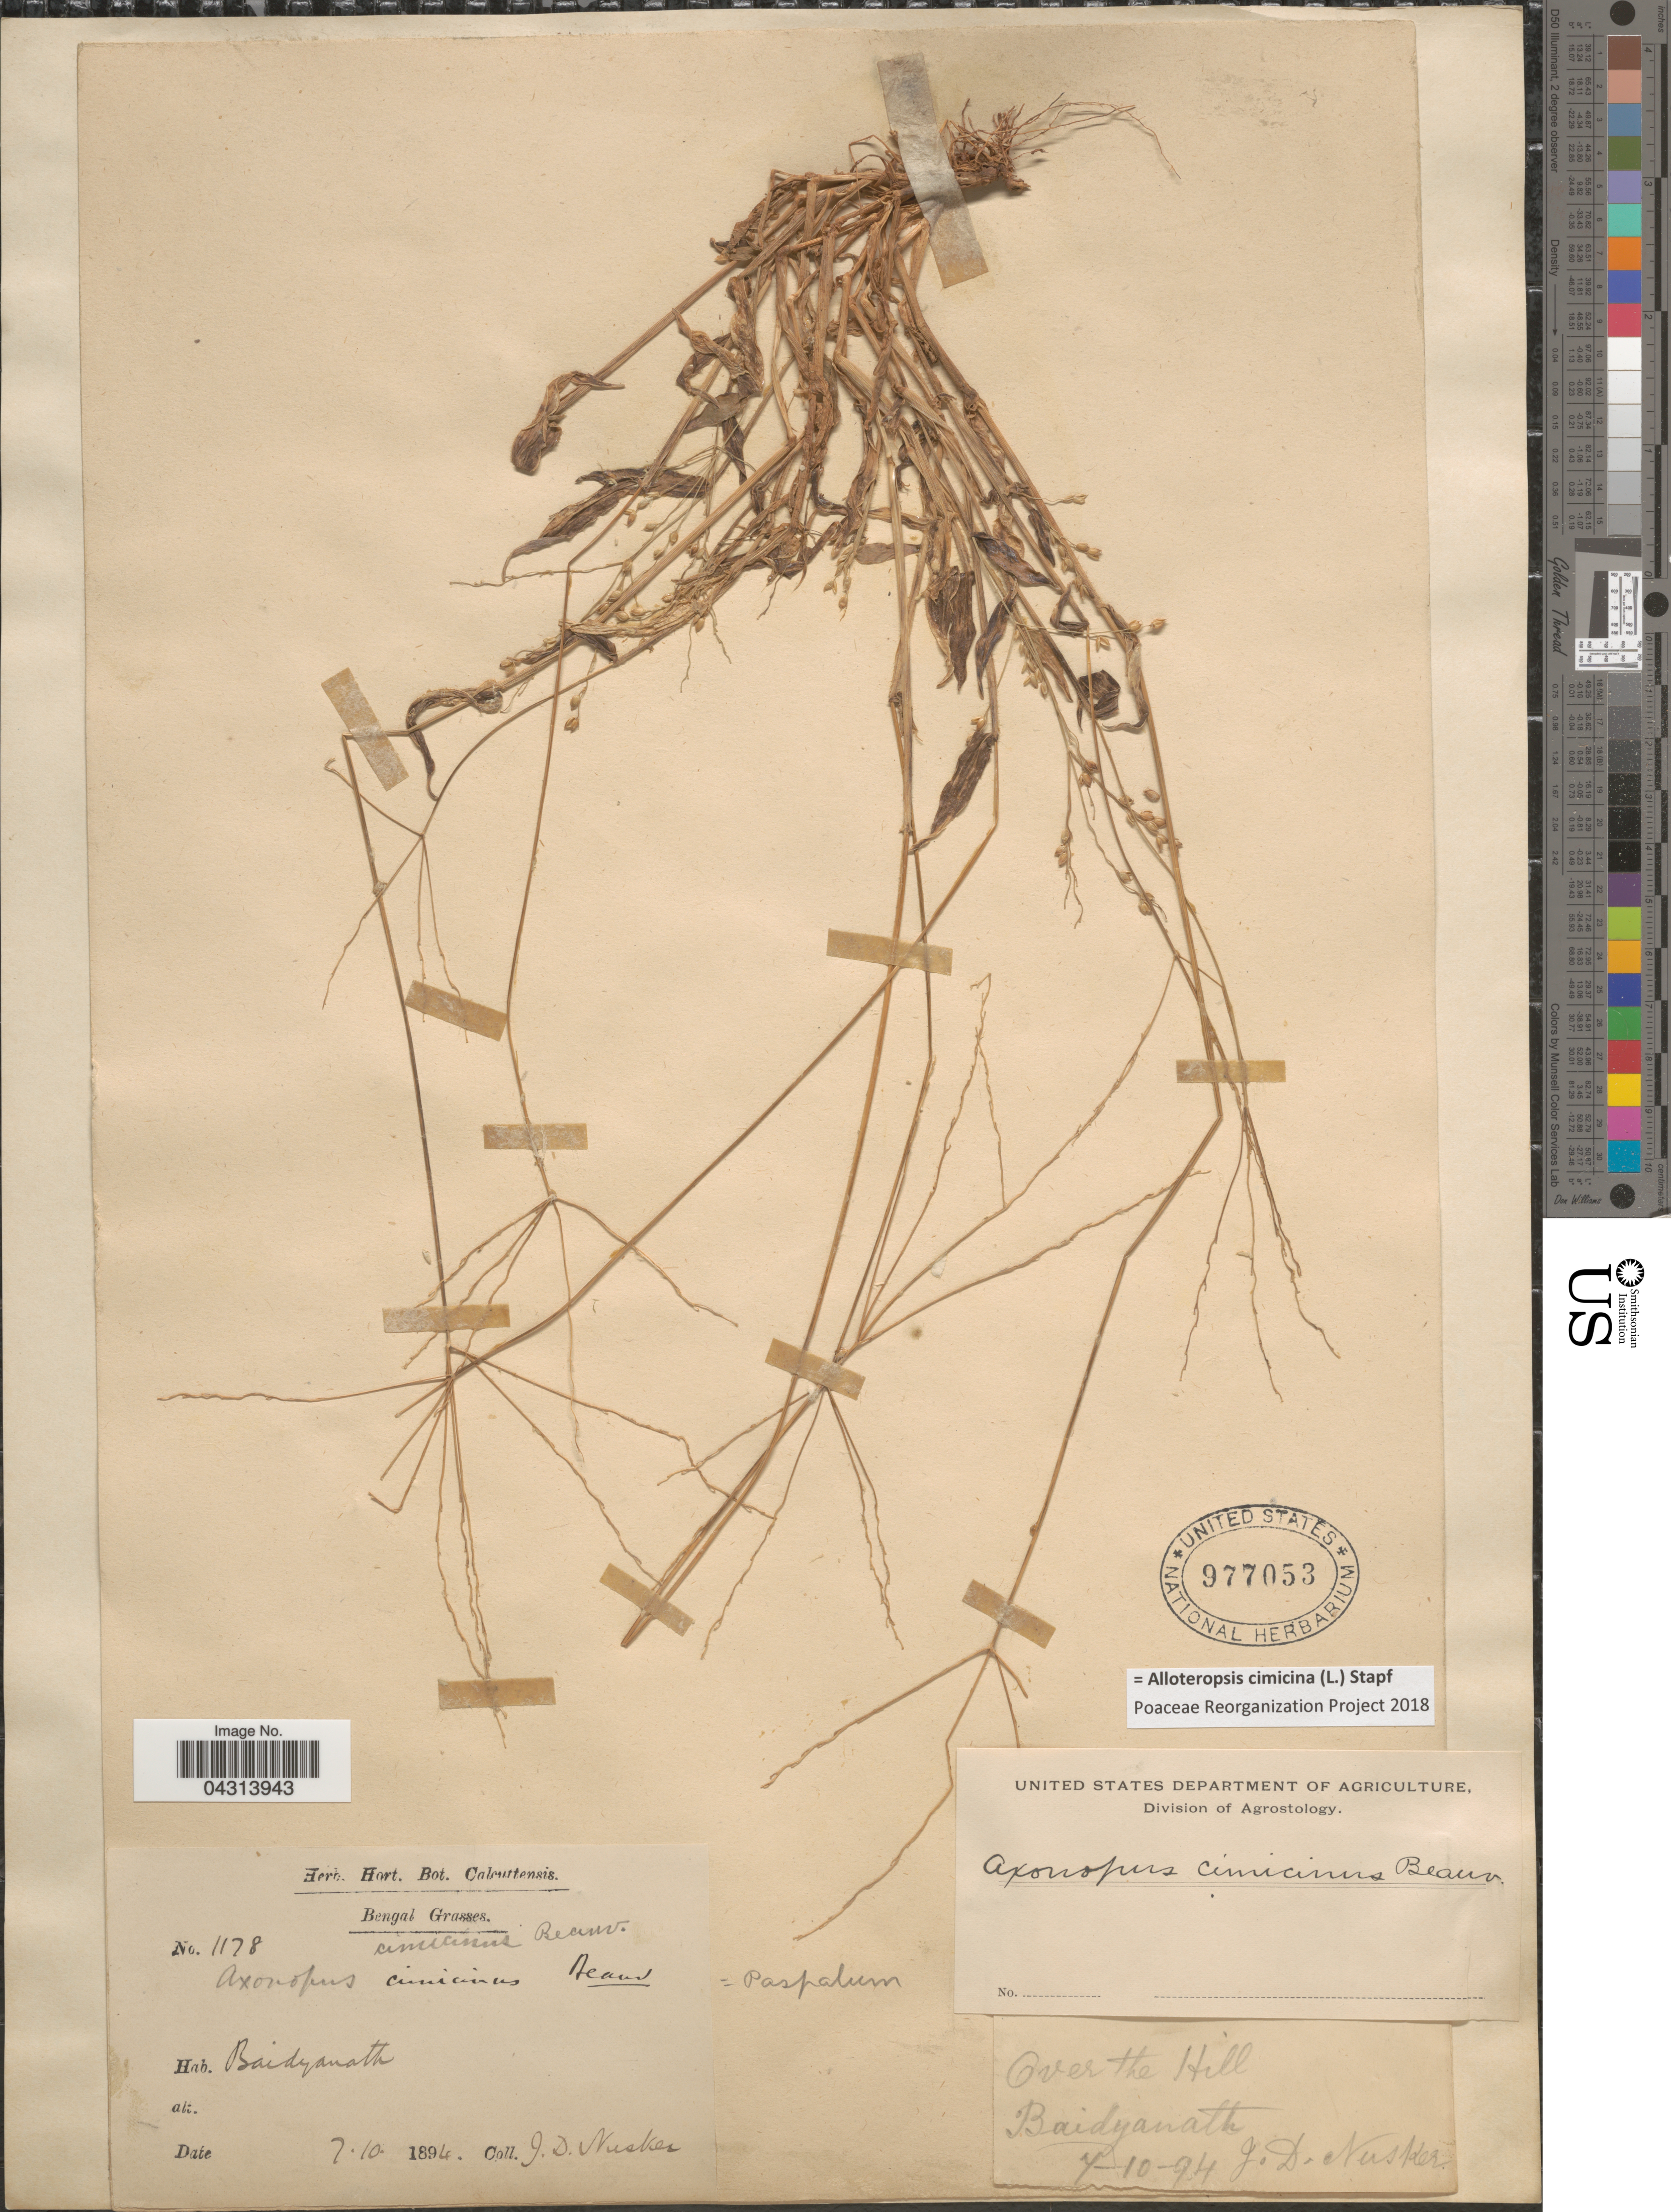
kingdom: Plantae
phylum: Tracheophyta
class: Liliopsida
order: Poales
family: Poaceae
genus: Alloteropsis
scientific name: Alloteropsis cimicina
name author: (L.) Stapf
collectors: J. D. Nusker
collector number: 1178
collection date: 1894-10-07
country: India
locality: Bengal. Baidyanath.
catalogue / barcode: US 977053